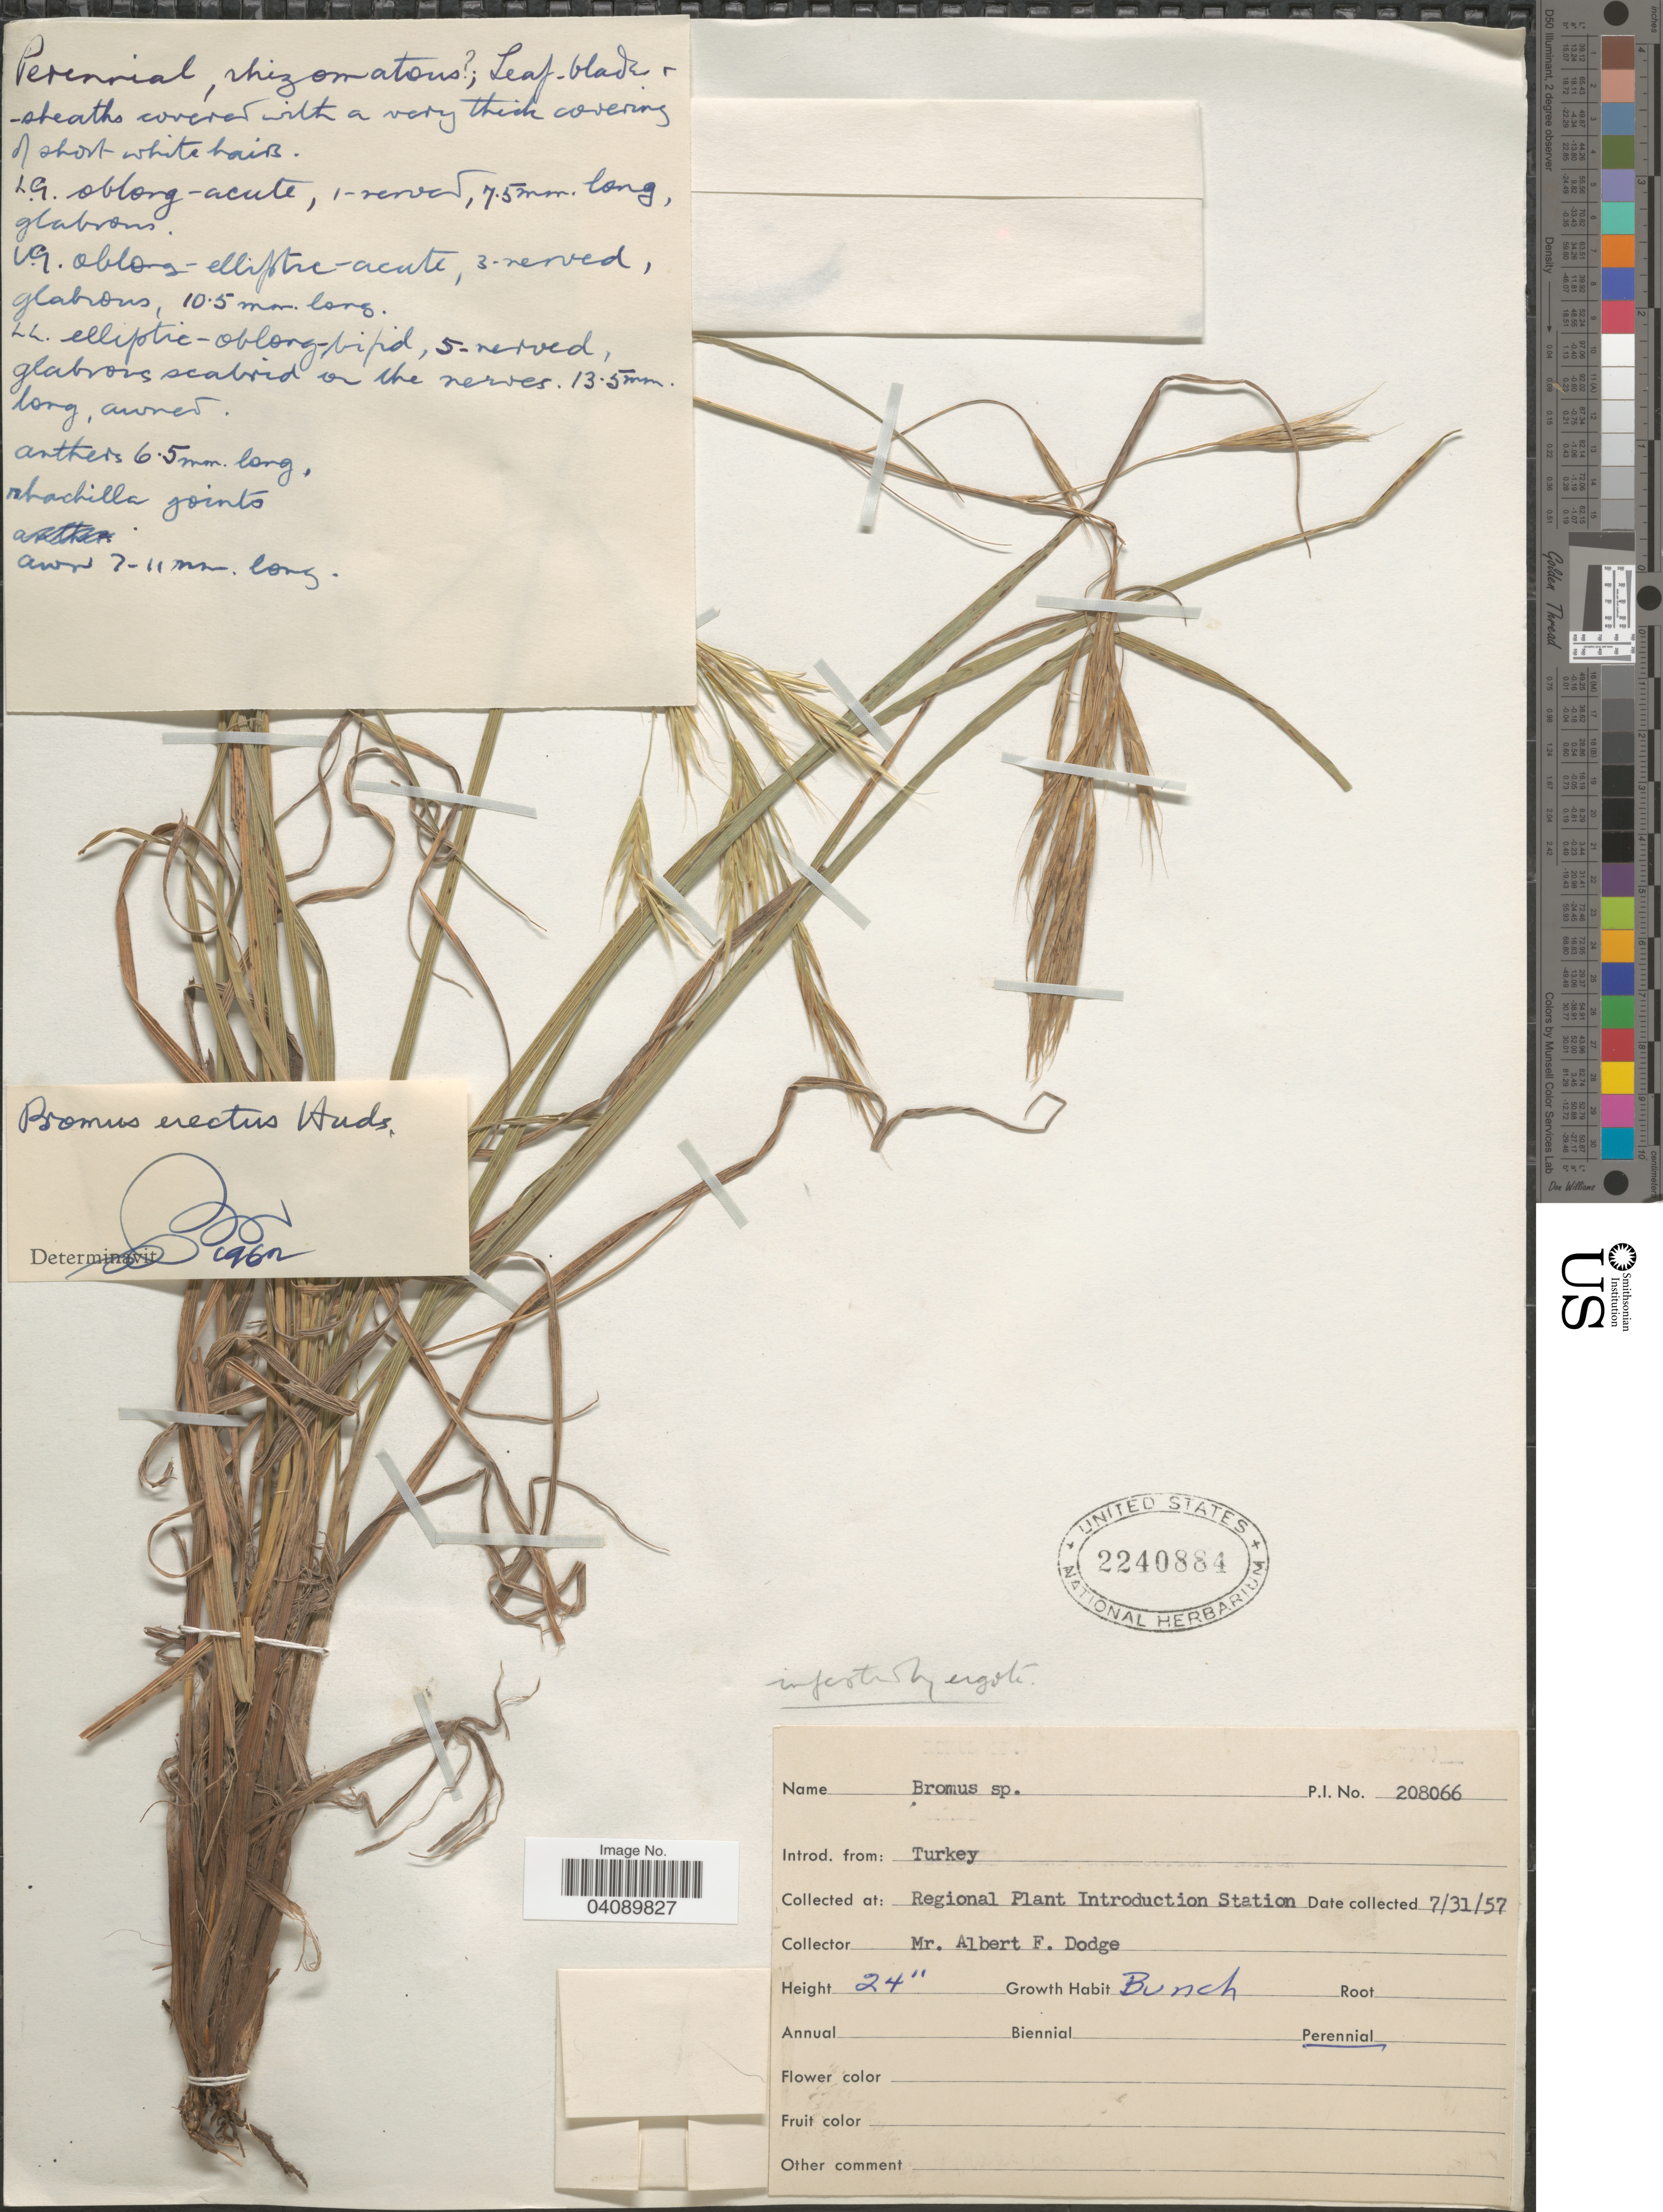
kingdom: Plantae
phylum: Tracheophyta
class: Liliopsida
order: Poales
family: Poaceae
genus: Bromus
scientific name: Bromus erectus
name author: Huds.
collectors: A. Dodge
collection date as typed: Transcribed d/m/y: 31/7/57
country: United States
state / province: Iowa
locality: Regional Plant Introduction Station.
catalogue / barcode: US 2240884